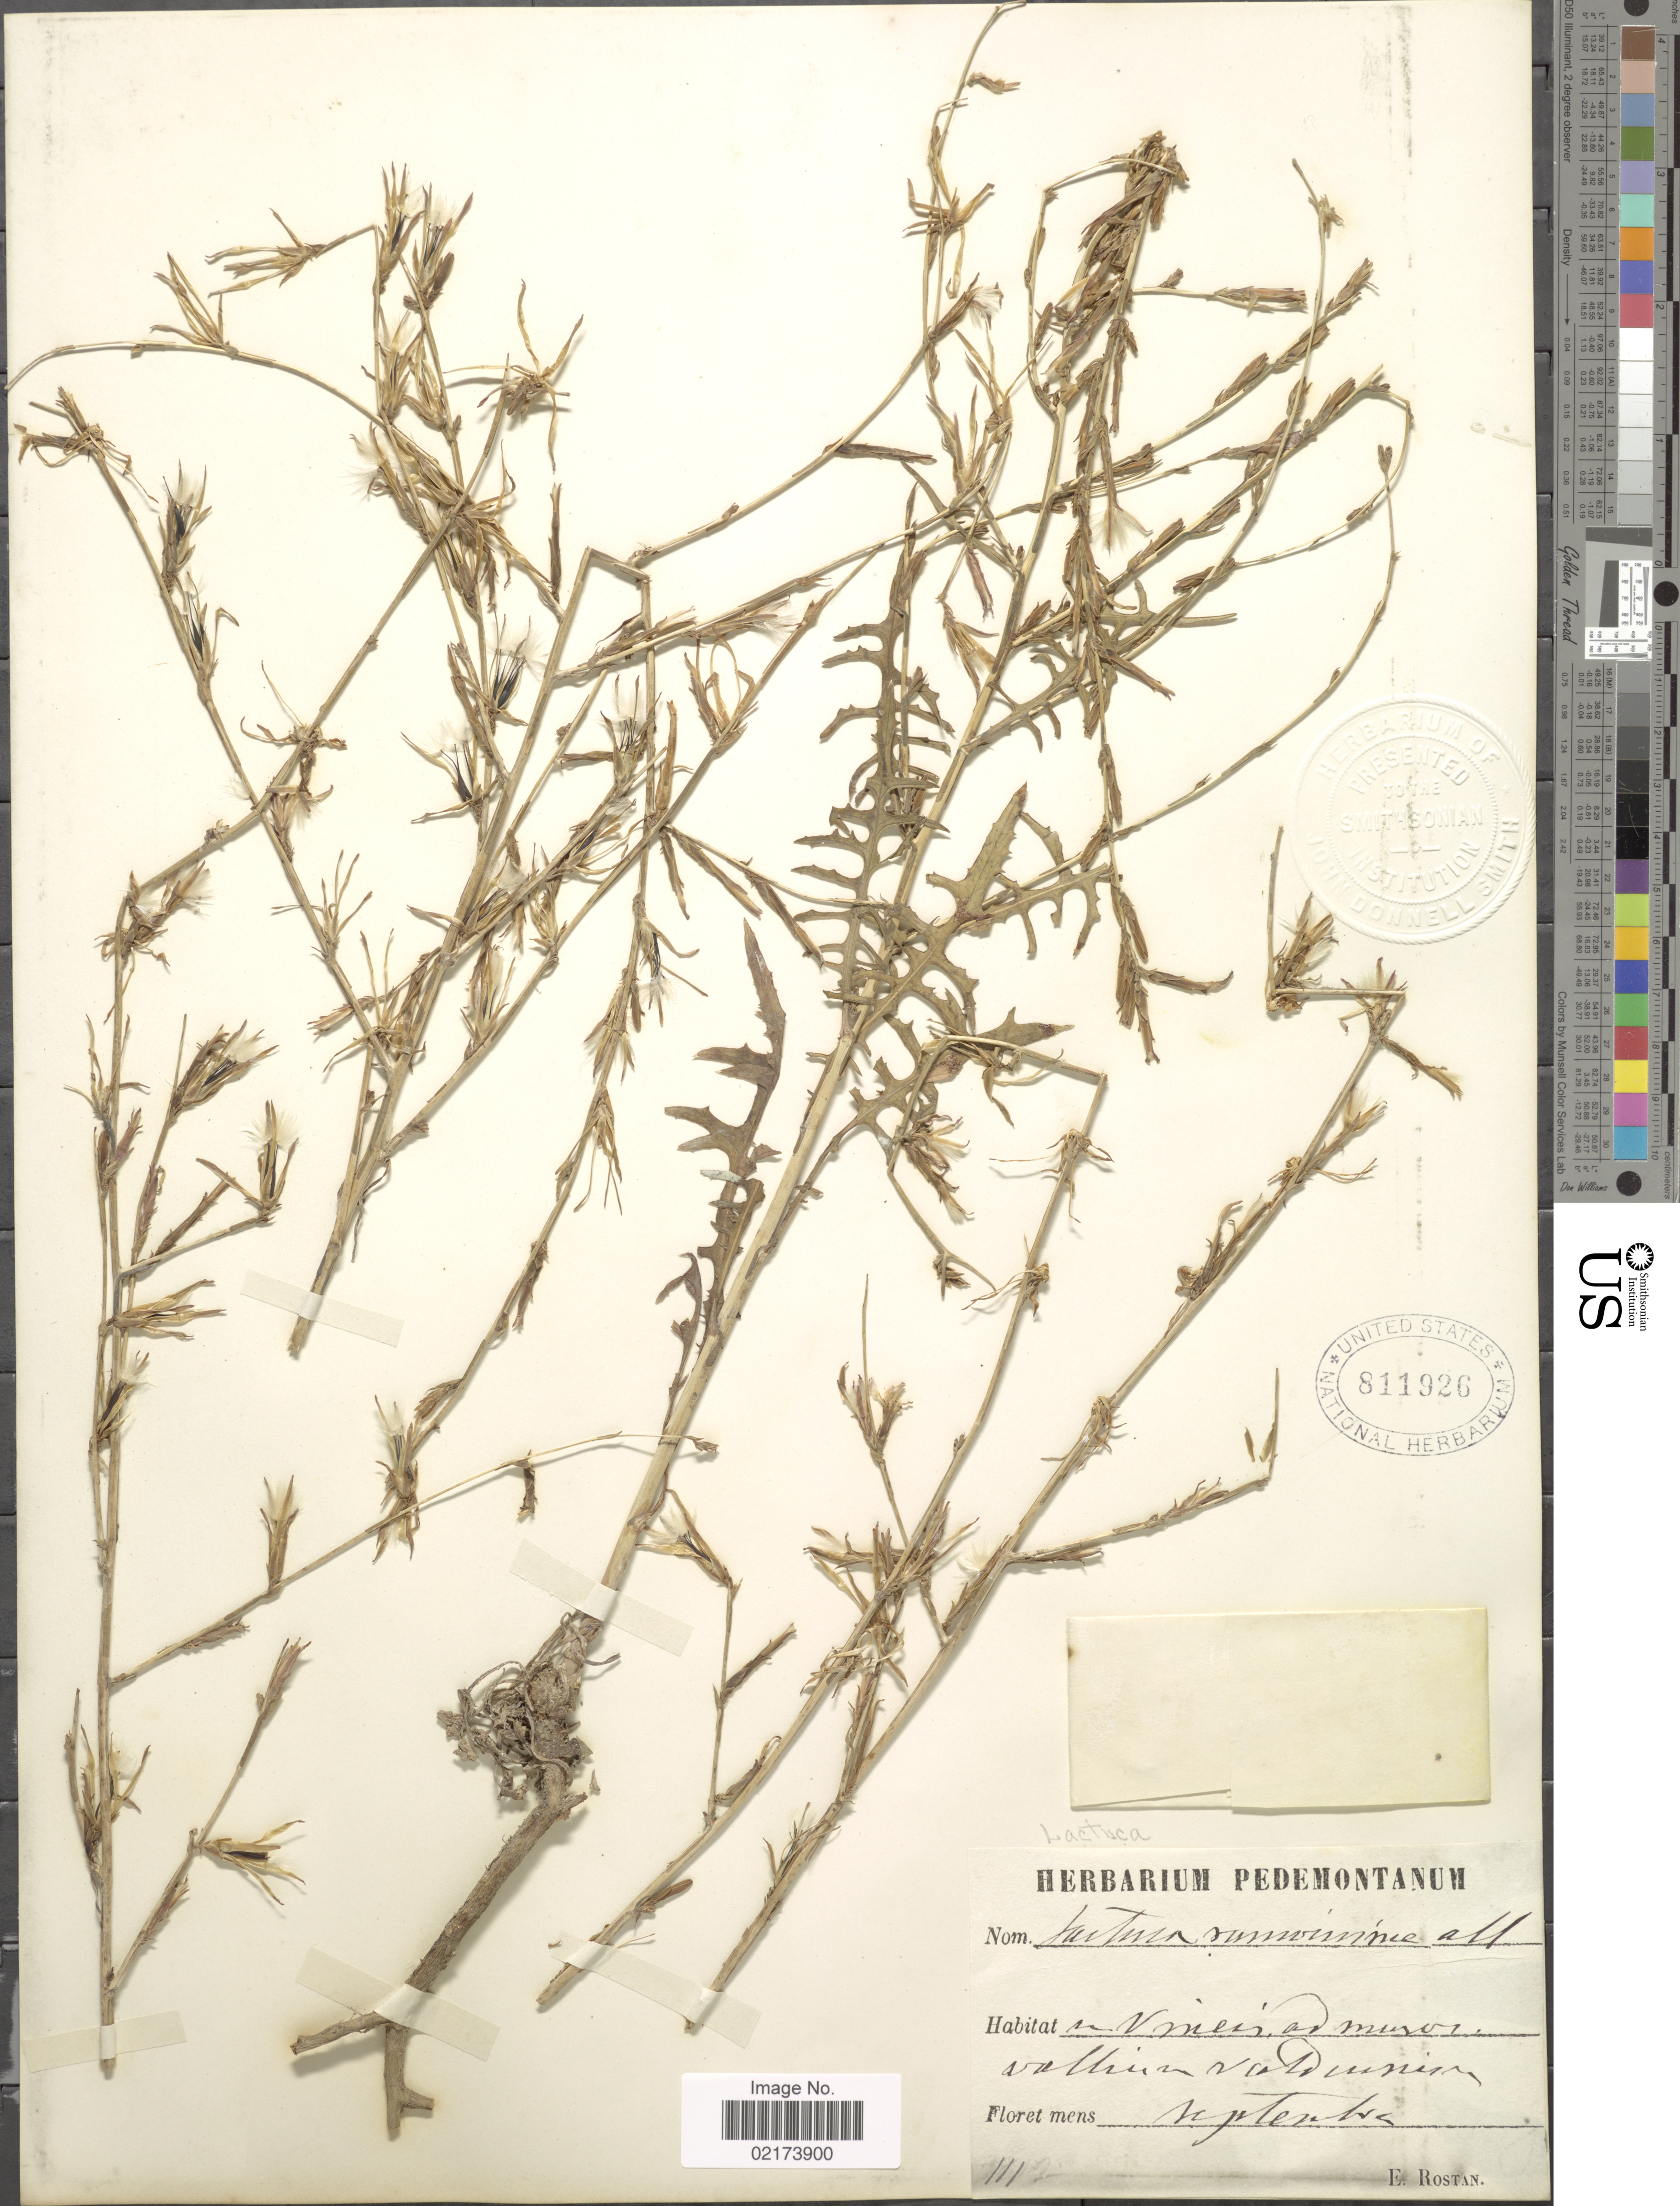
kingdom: Plantae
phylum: Tracheophyta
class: Magnoliopsida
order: Asterales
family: Asteraceae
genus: Lactuca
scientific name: Lactuca viminea subsp. ramosissima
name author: (All.) Arcang.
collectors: E. Rostan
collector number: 111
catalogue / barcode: US 811926